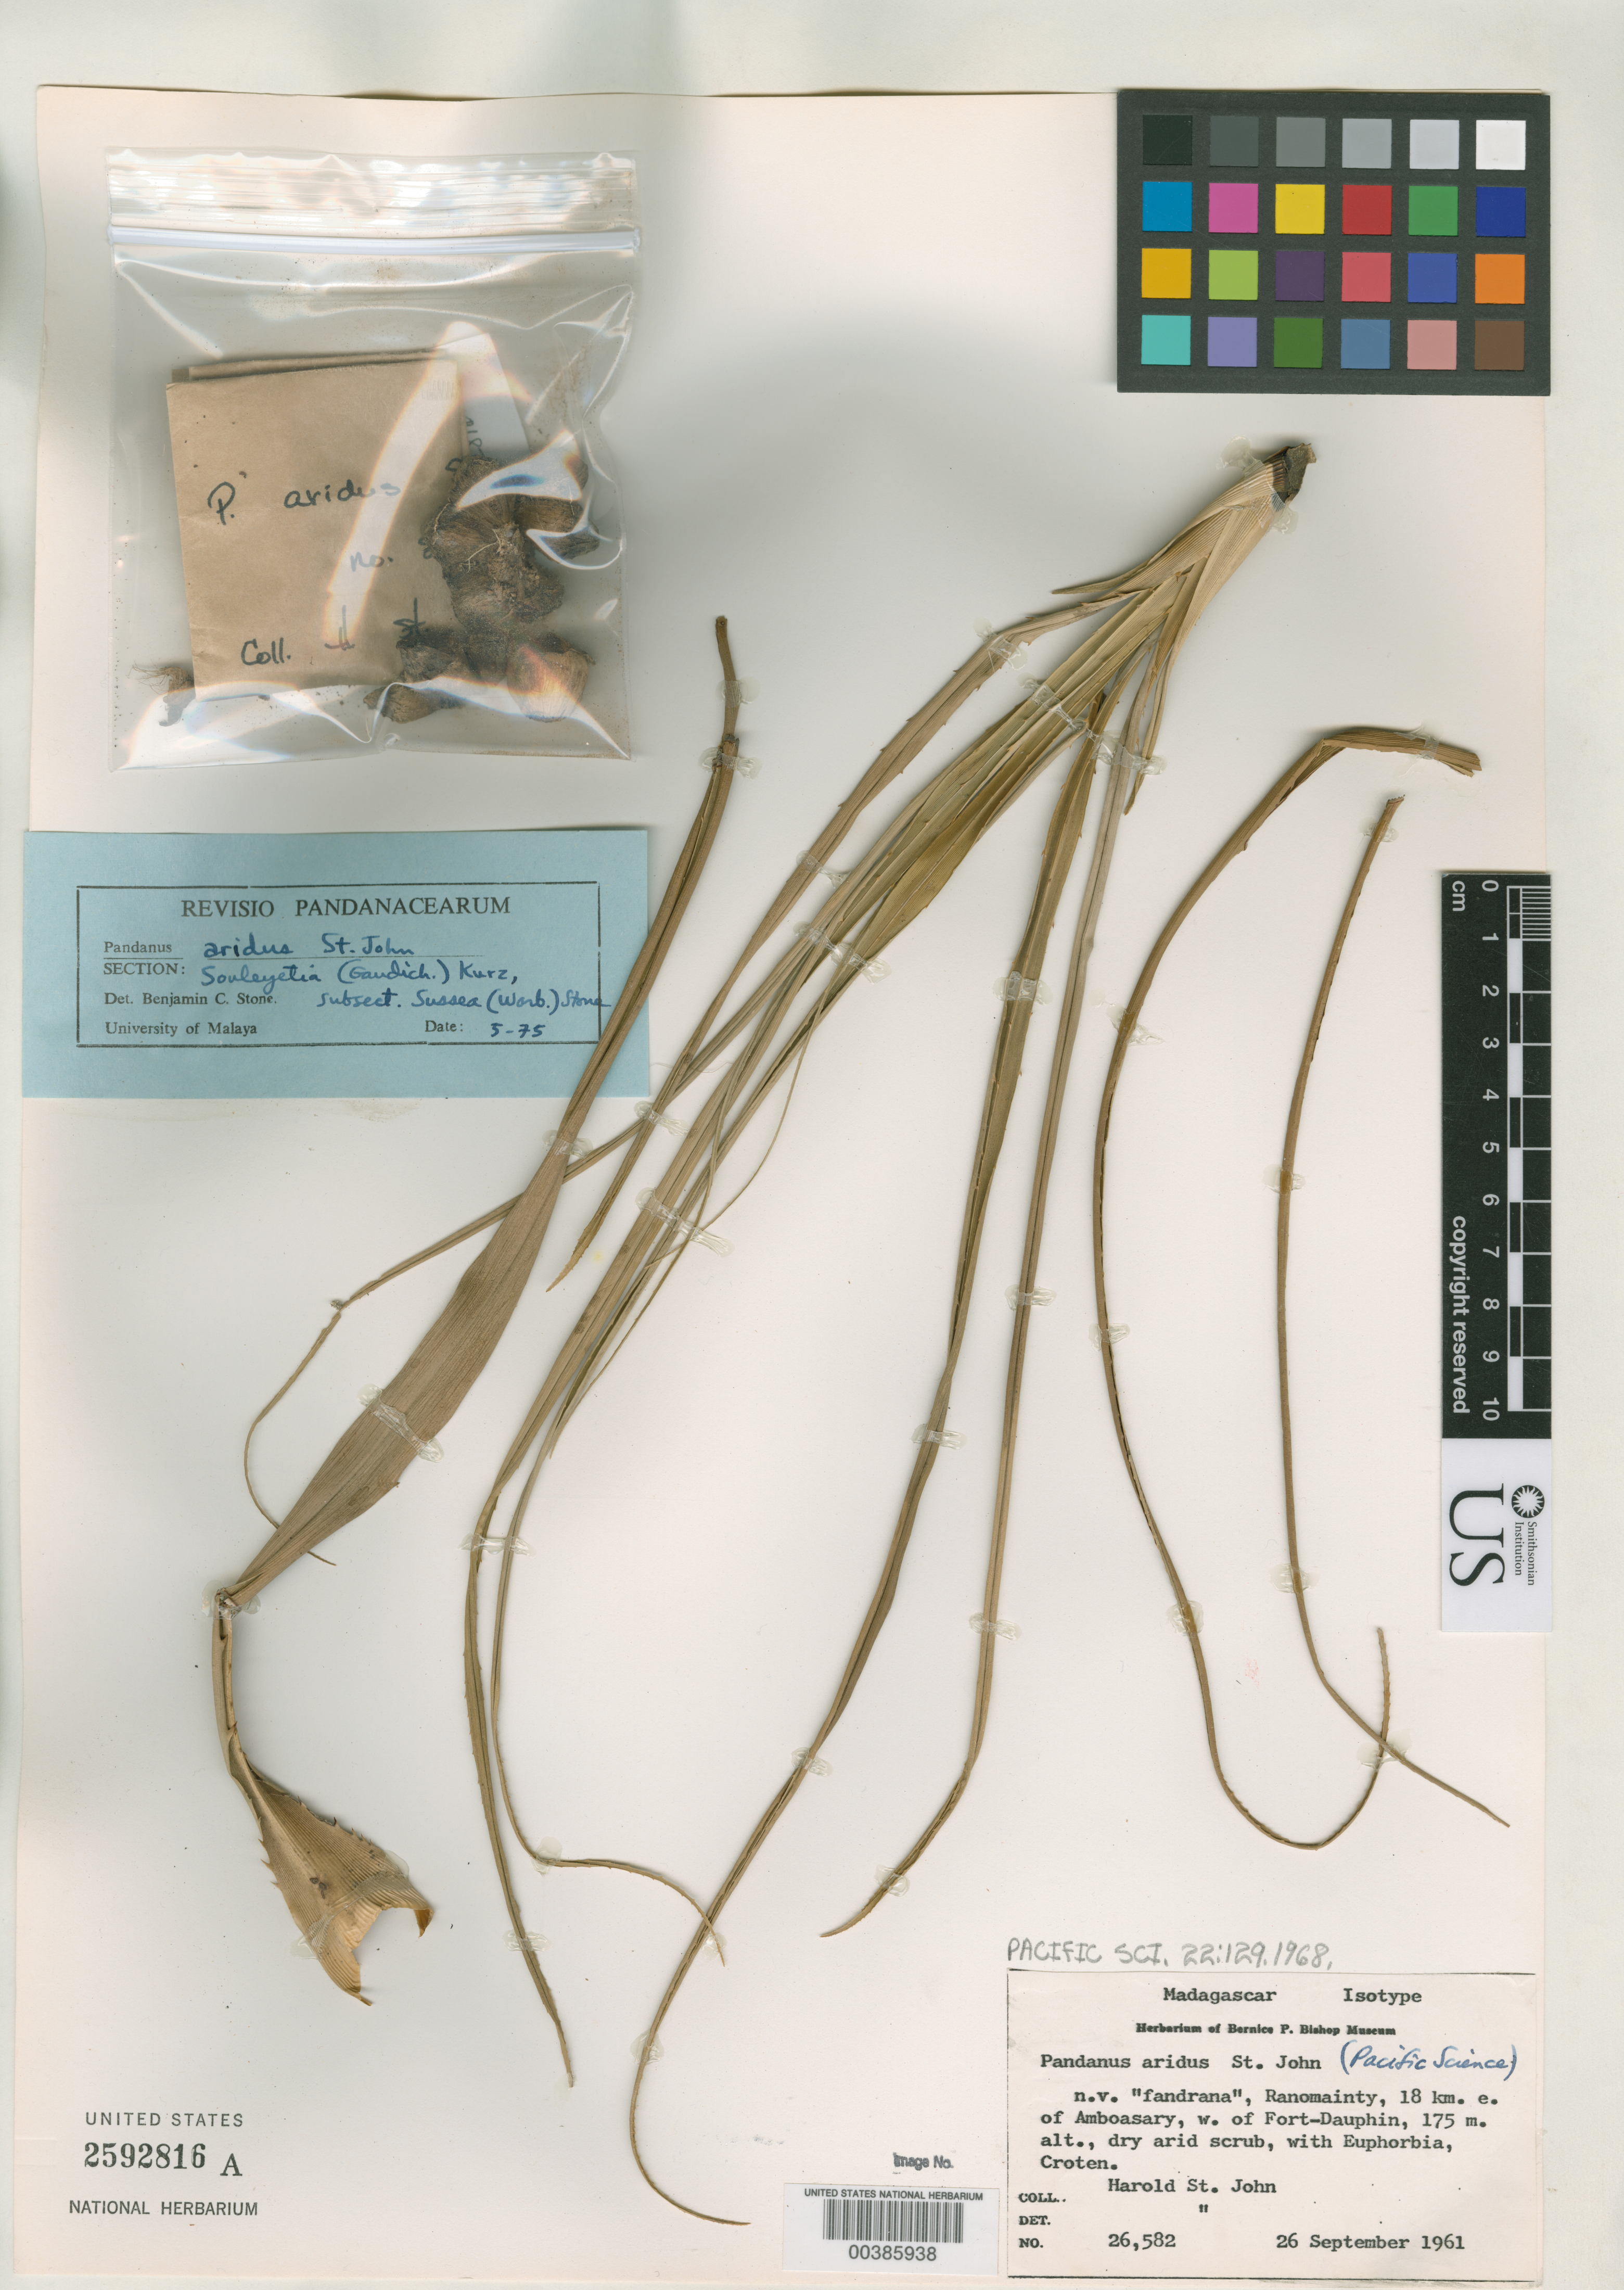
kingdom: Plantae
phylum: Tracheophyta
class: Liliopsida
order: Pandanales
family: Pandanaceae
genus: Pandanus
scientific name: Pandanus aridus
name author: H. St. John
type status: Isotype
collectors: H. St. John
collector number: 26582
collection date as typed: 26 Sep 1961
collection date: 1961-09-26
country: Madagascar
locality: Ranomainty, 18 km E of Amboasary, W of Fort Dauphin.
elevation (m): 175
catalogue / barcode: US 2592816A